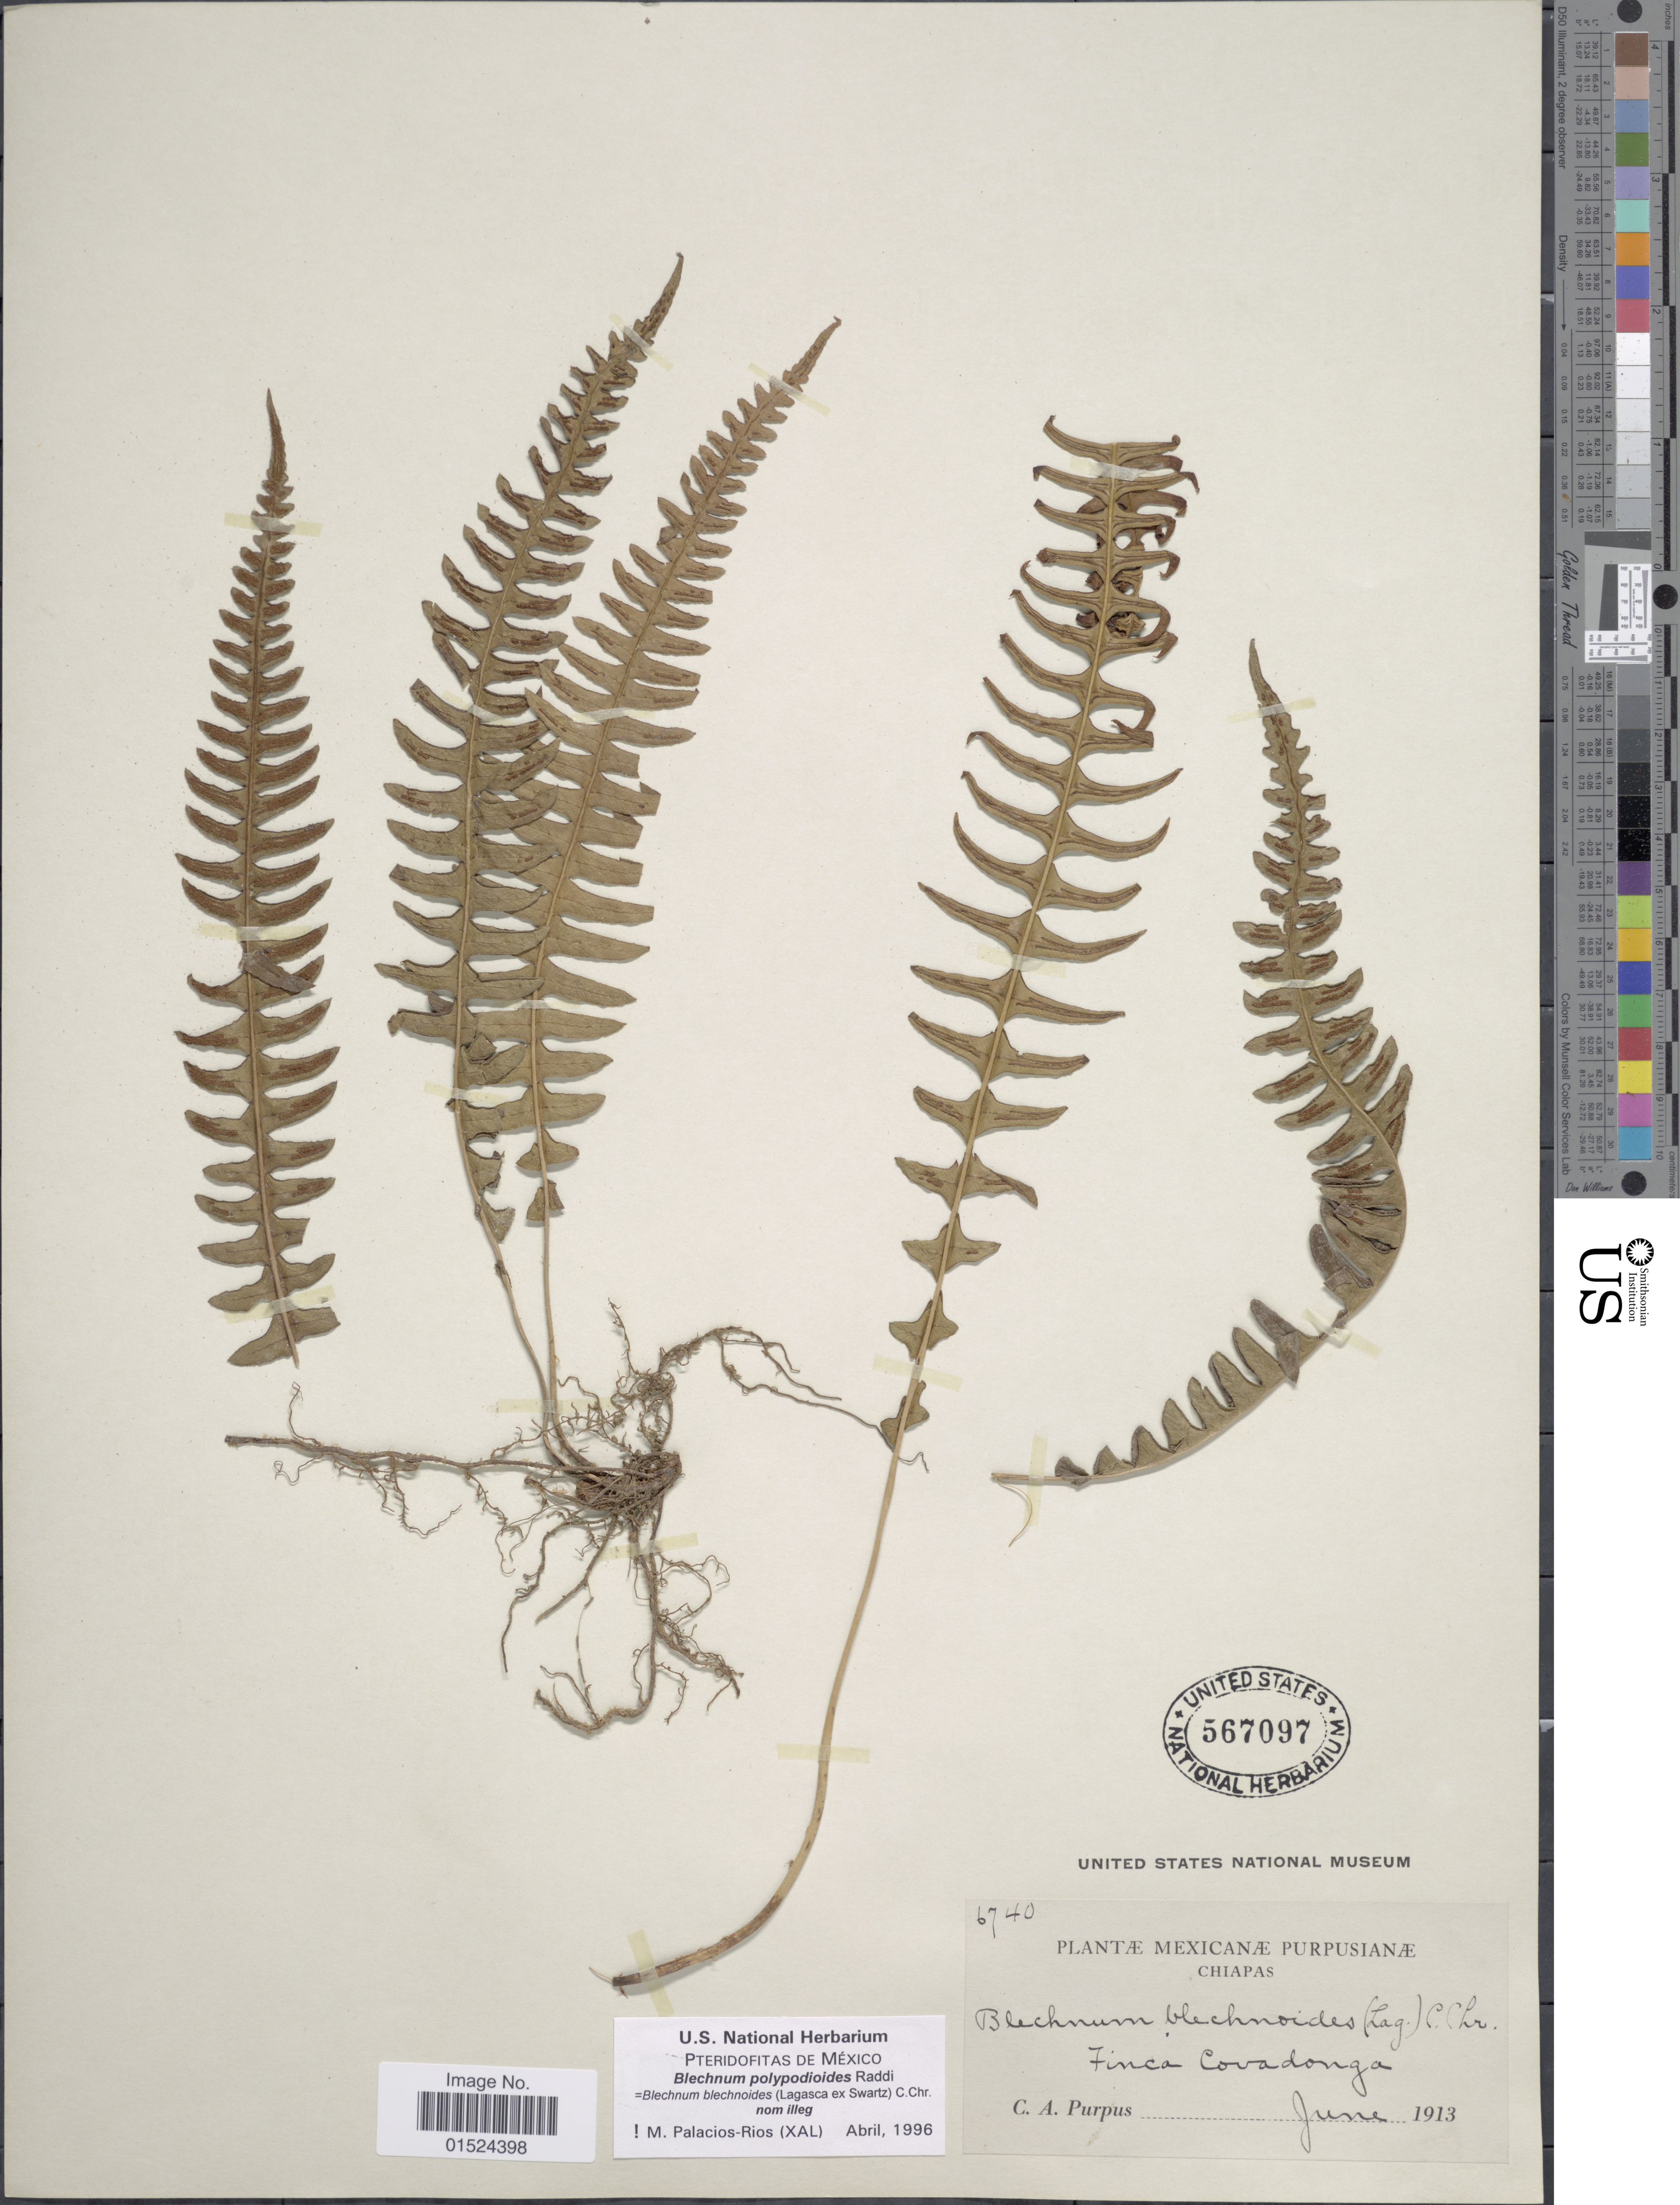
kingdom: Plantae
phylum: Tracheophyta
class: Polypodiopsida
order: Polypodiales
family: Blechnaceae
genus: Blechnum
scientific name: Blechnum polypodioides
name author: Raddi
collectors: C. A. Purpus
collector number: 6740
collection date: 1913-06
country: Mexico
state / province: Chiapas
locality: Finca Covadonga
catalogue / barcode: US 567097